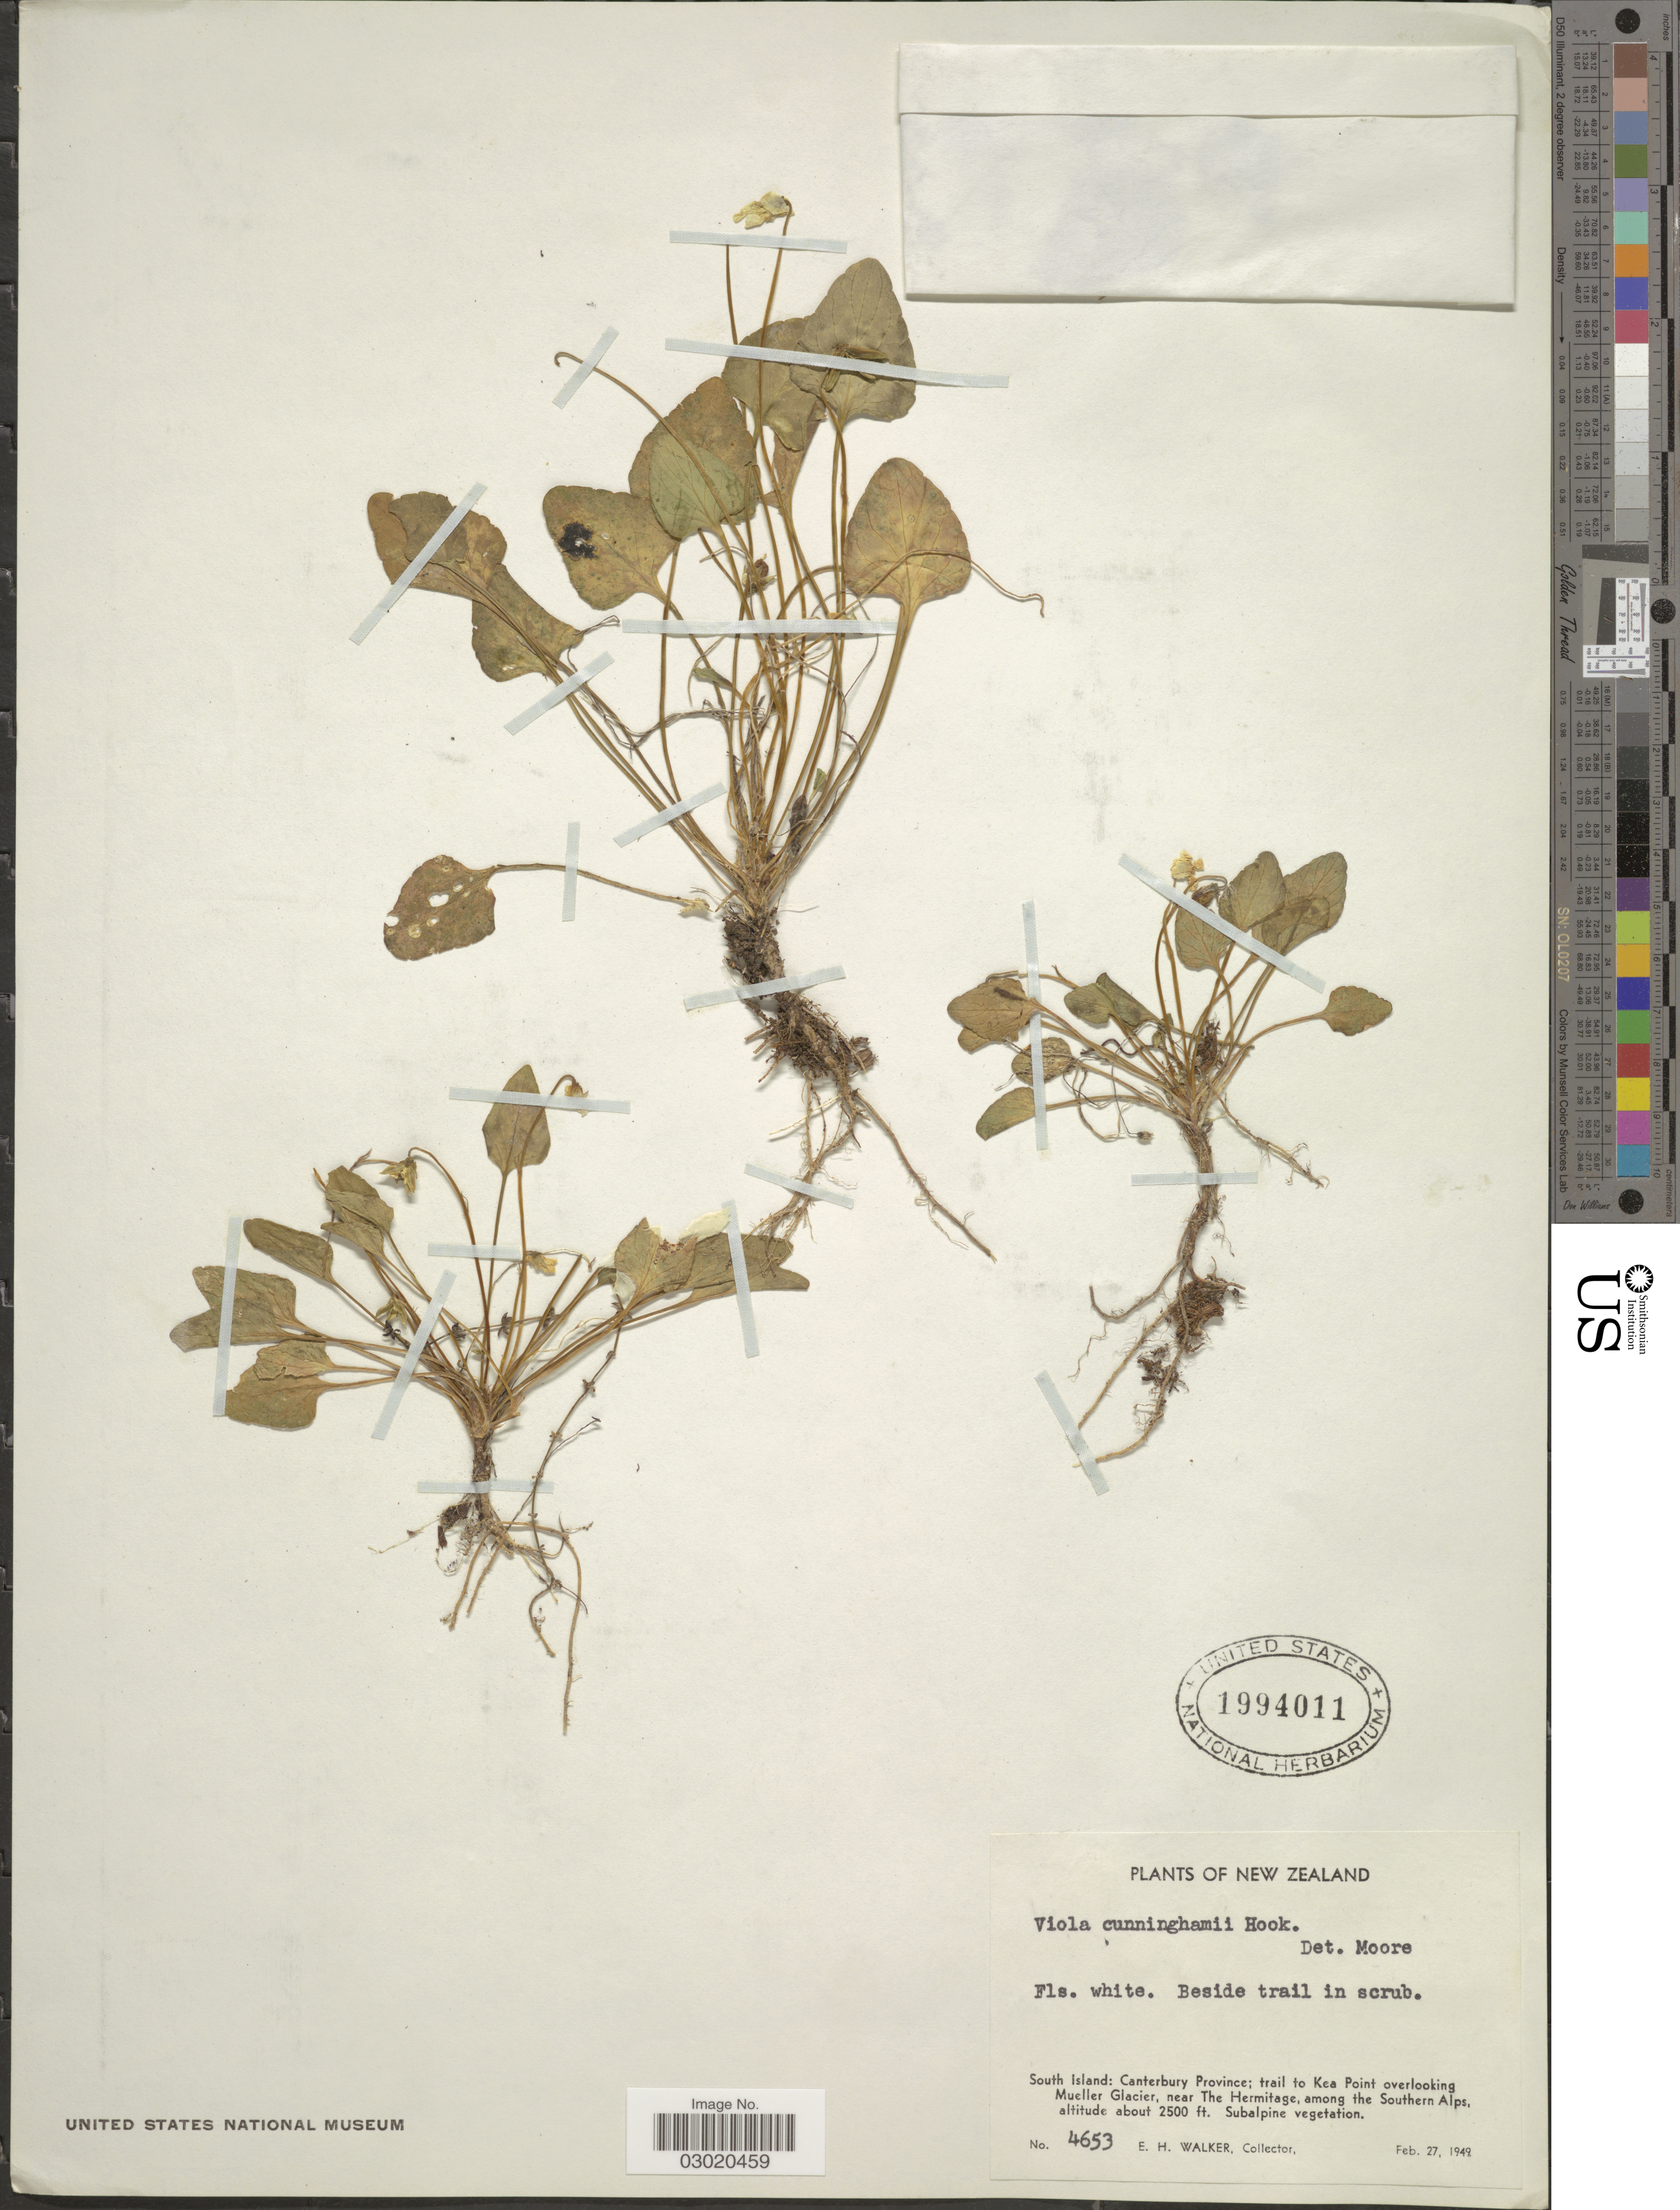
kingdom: Plantae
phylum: Tracheophyta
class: Magnoliopsida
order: Malpighiales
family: Violaceae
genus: Viola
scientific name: Viola cunninghamii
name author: Hook. f.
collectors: E. H. Walker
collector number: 4653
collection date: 1949-02-27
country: New Zealand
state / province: Canterbury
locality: South Island: Canterbury; trail to Kea Point overlooking Mueller Glacier, near The Hermitage, among the Southern Alps.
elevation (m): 762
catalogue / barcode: US 1994011